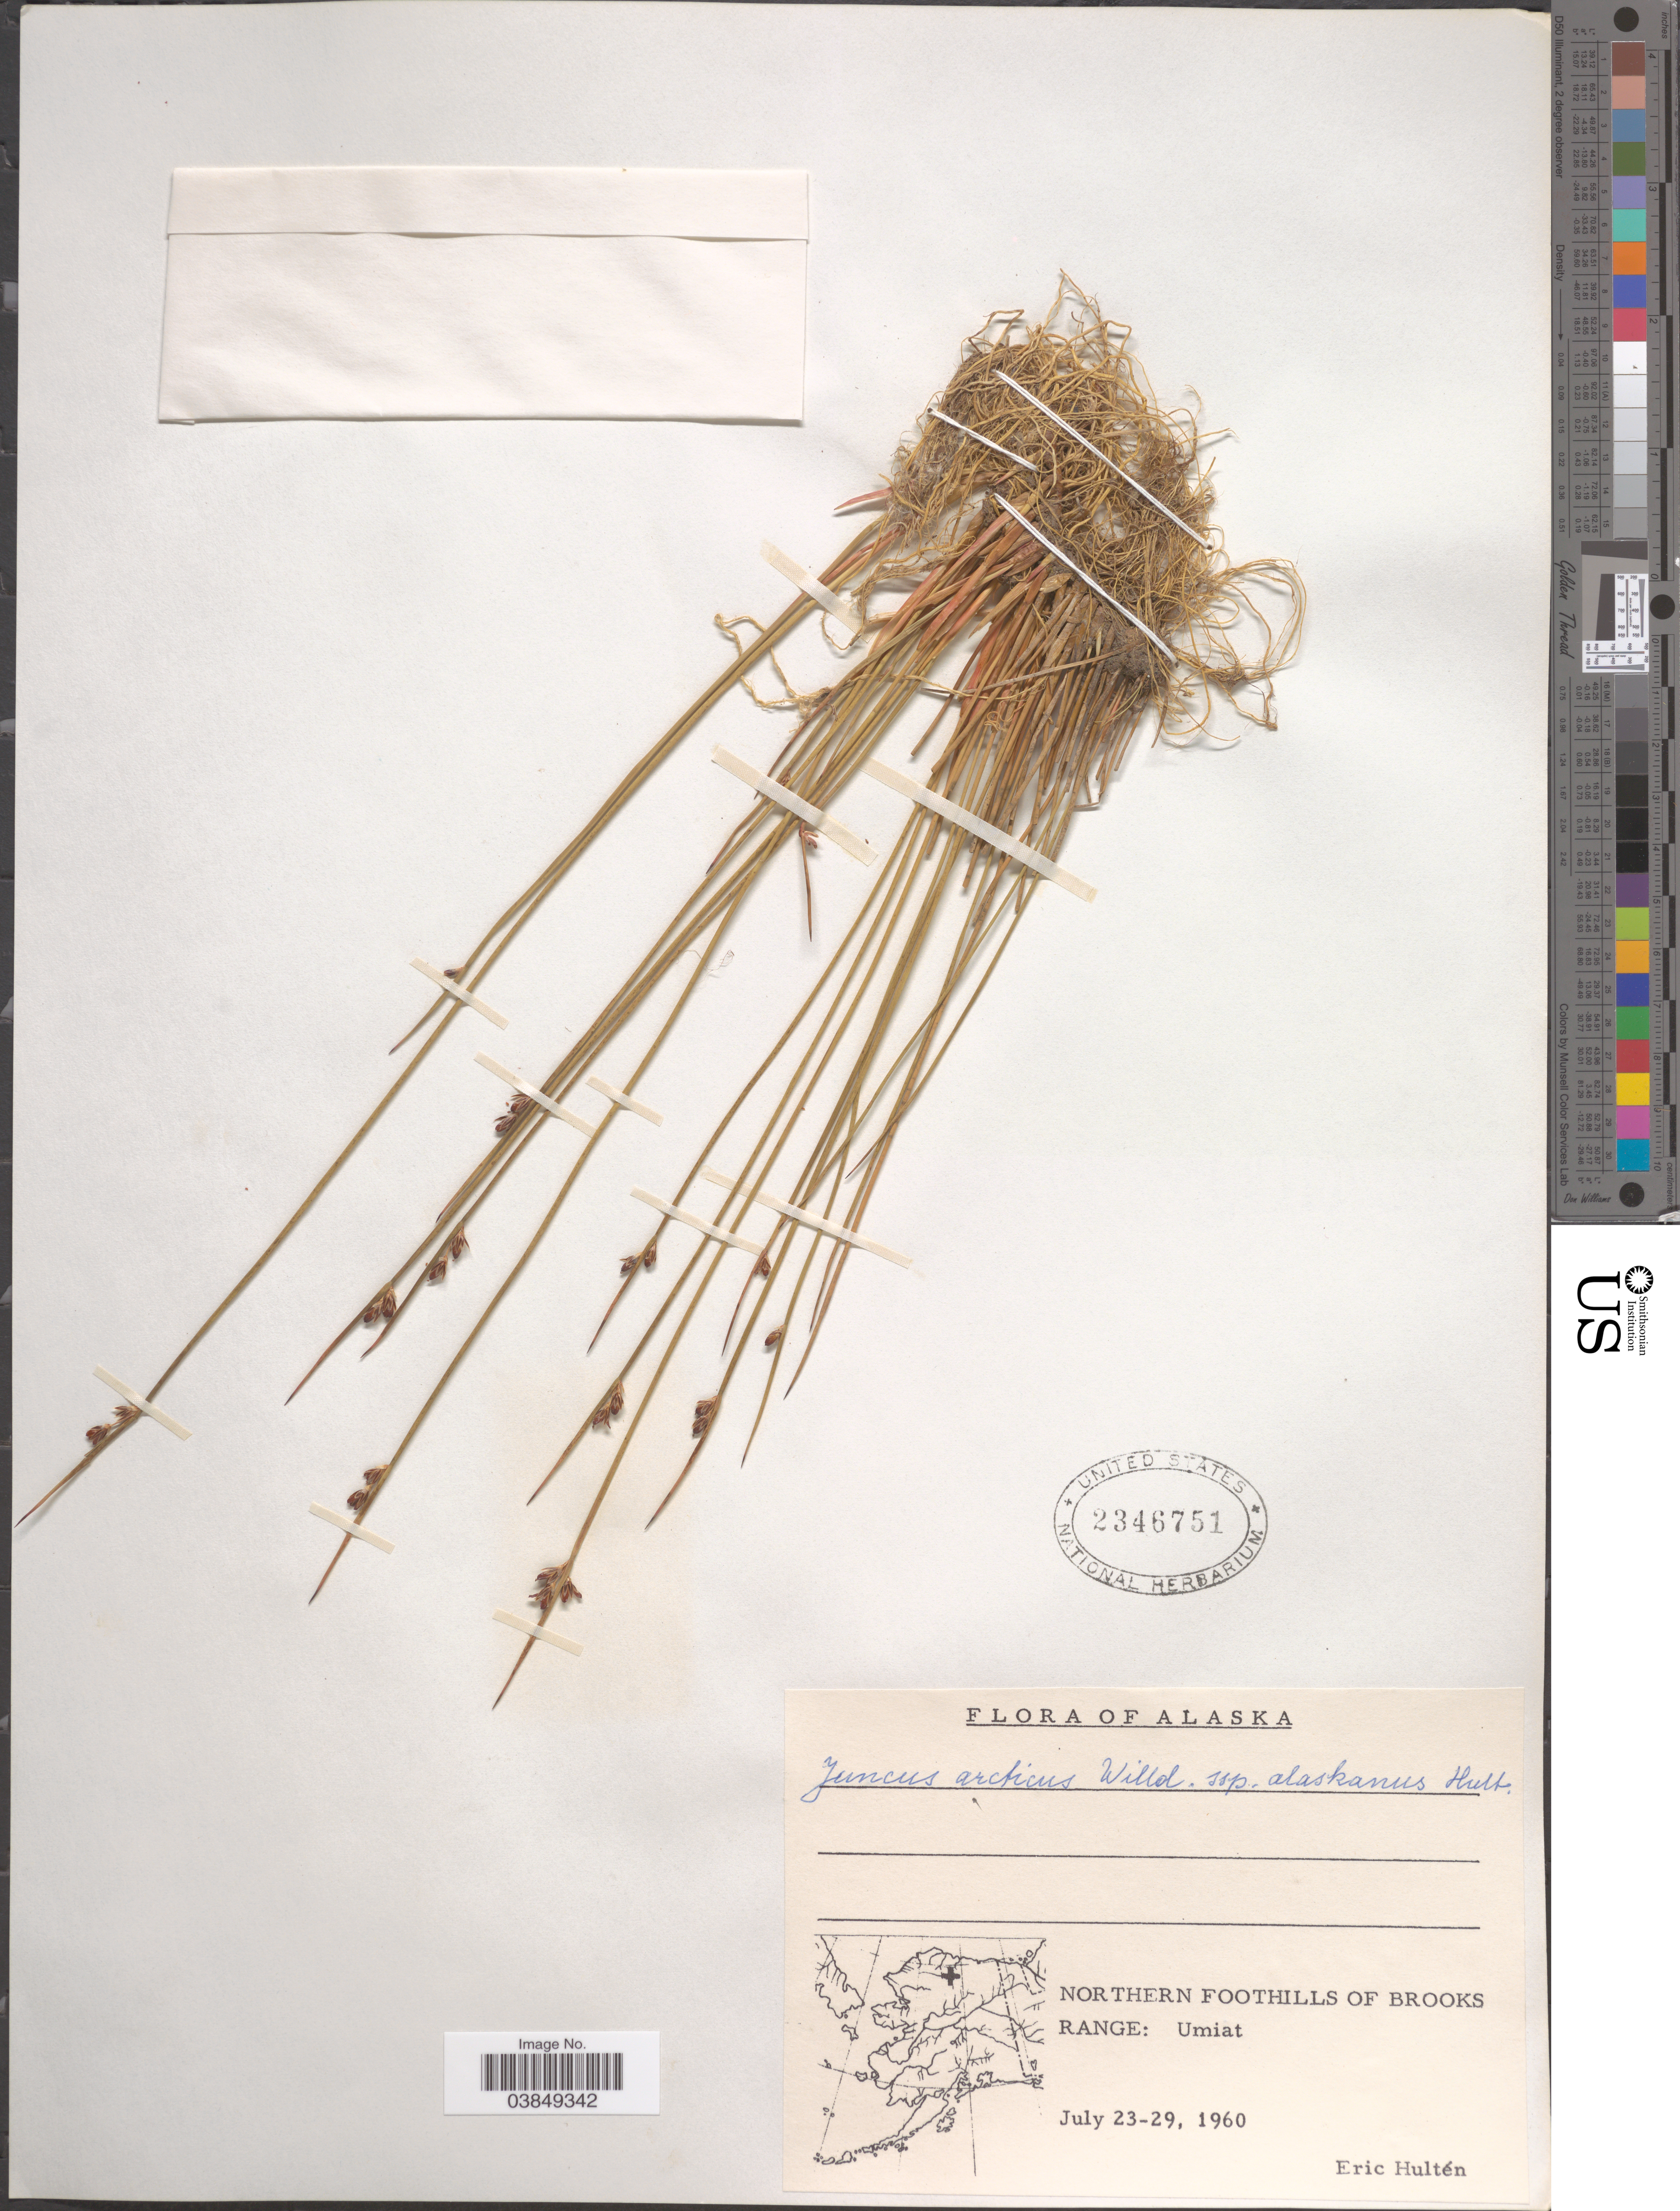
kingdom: Plantae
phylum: Tracheophyta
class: Liliopsida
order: Poales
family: Juncaceae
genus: Juncus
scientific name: Juncus arcticus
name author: Willd.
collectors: E. G. Hultén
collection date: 1960-07-23/1960-07-29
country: United States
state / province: Alaska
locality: Northern Foothills of Brooks Range: Umiat.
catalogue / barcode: US 2346751